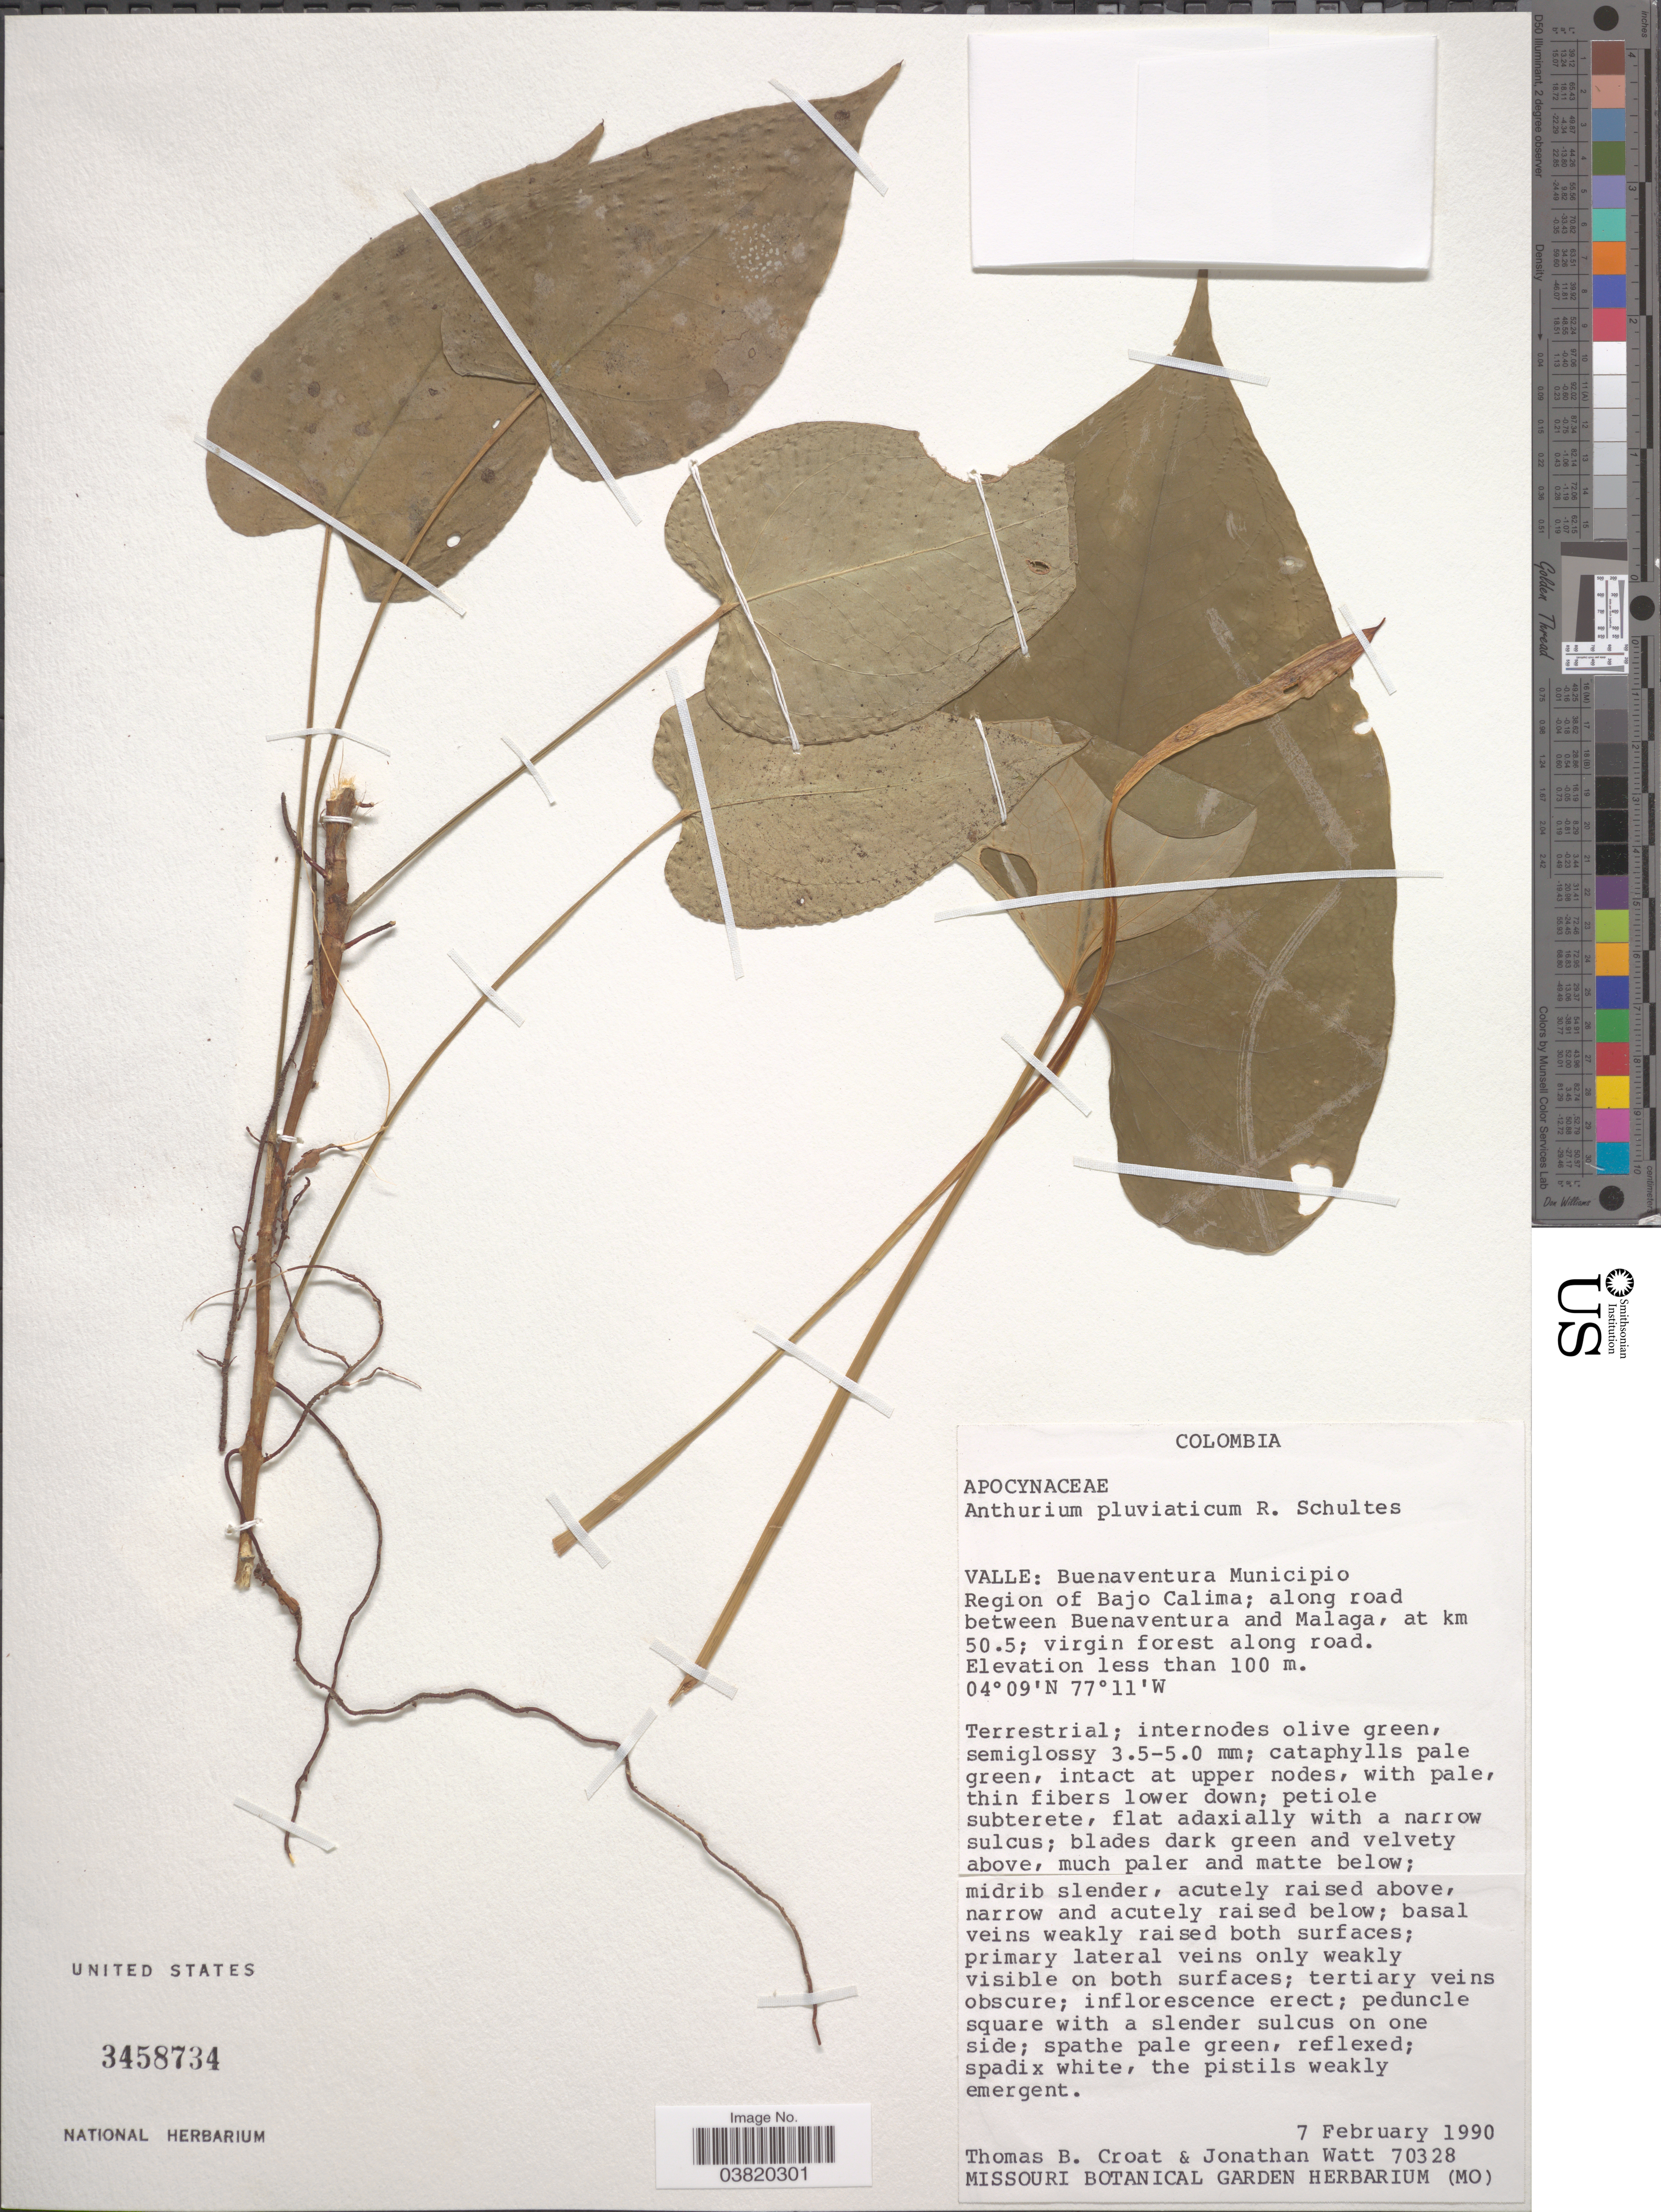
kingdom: Plantae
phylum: Tracheophyta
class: Liliopsida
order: Alismatales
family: Araceae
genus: Anthurium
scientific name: Anthurium pluviaticum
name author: R.E. Schult.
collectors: T. B. Croat & J. Watt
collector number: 70328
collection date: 1990-02-07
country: Colombia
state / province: Valle del Cauca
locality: Valle: Buenaventura Municipio Region of Bajo Calima; along road between Buenaventura and Malaga, at km 50.5.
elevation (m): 100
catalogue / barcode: US 3458734